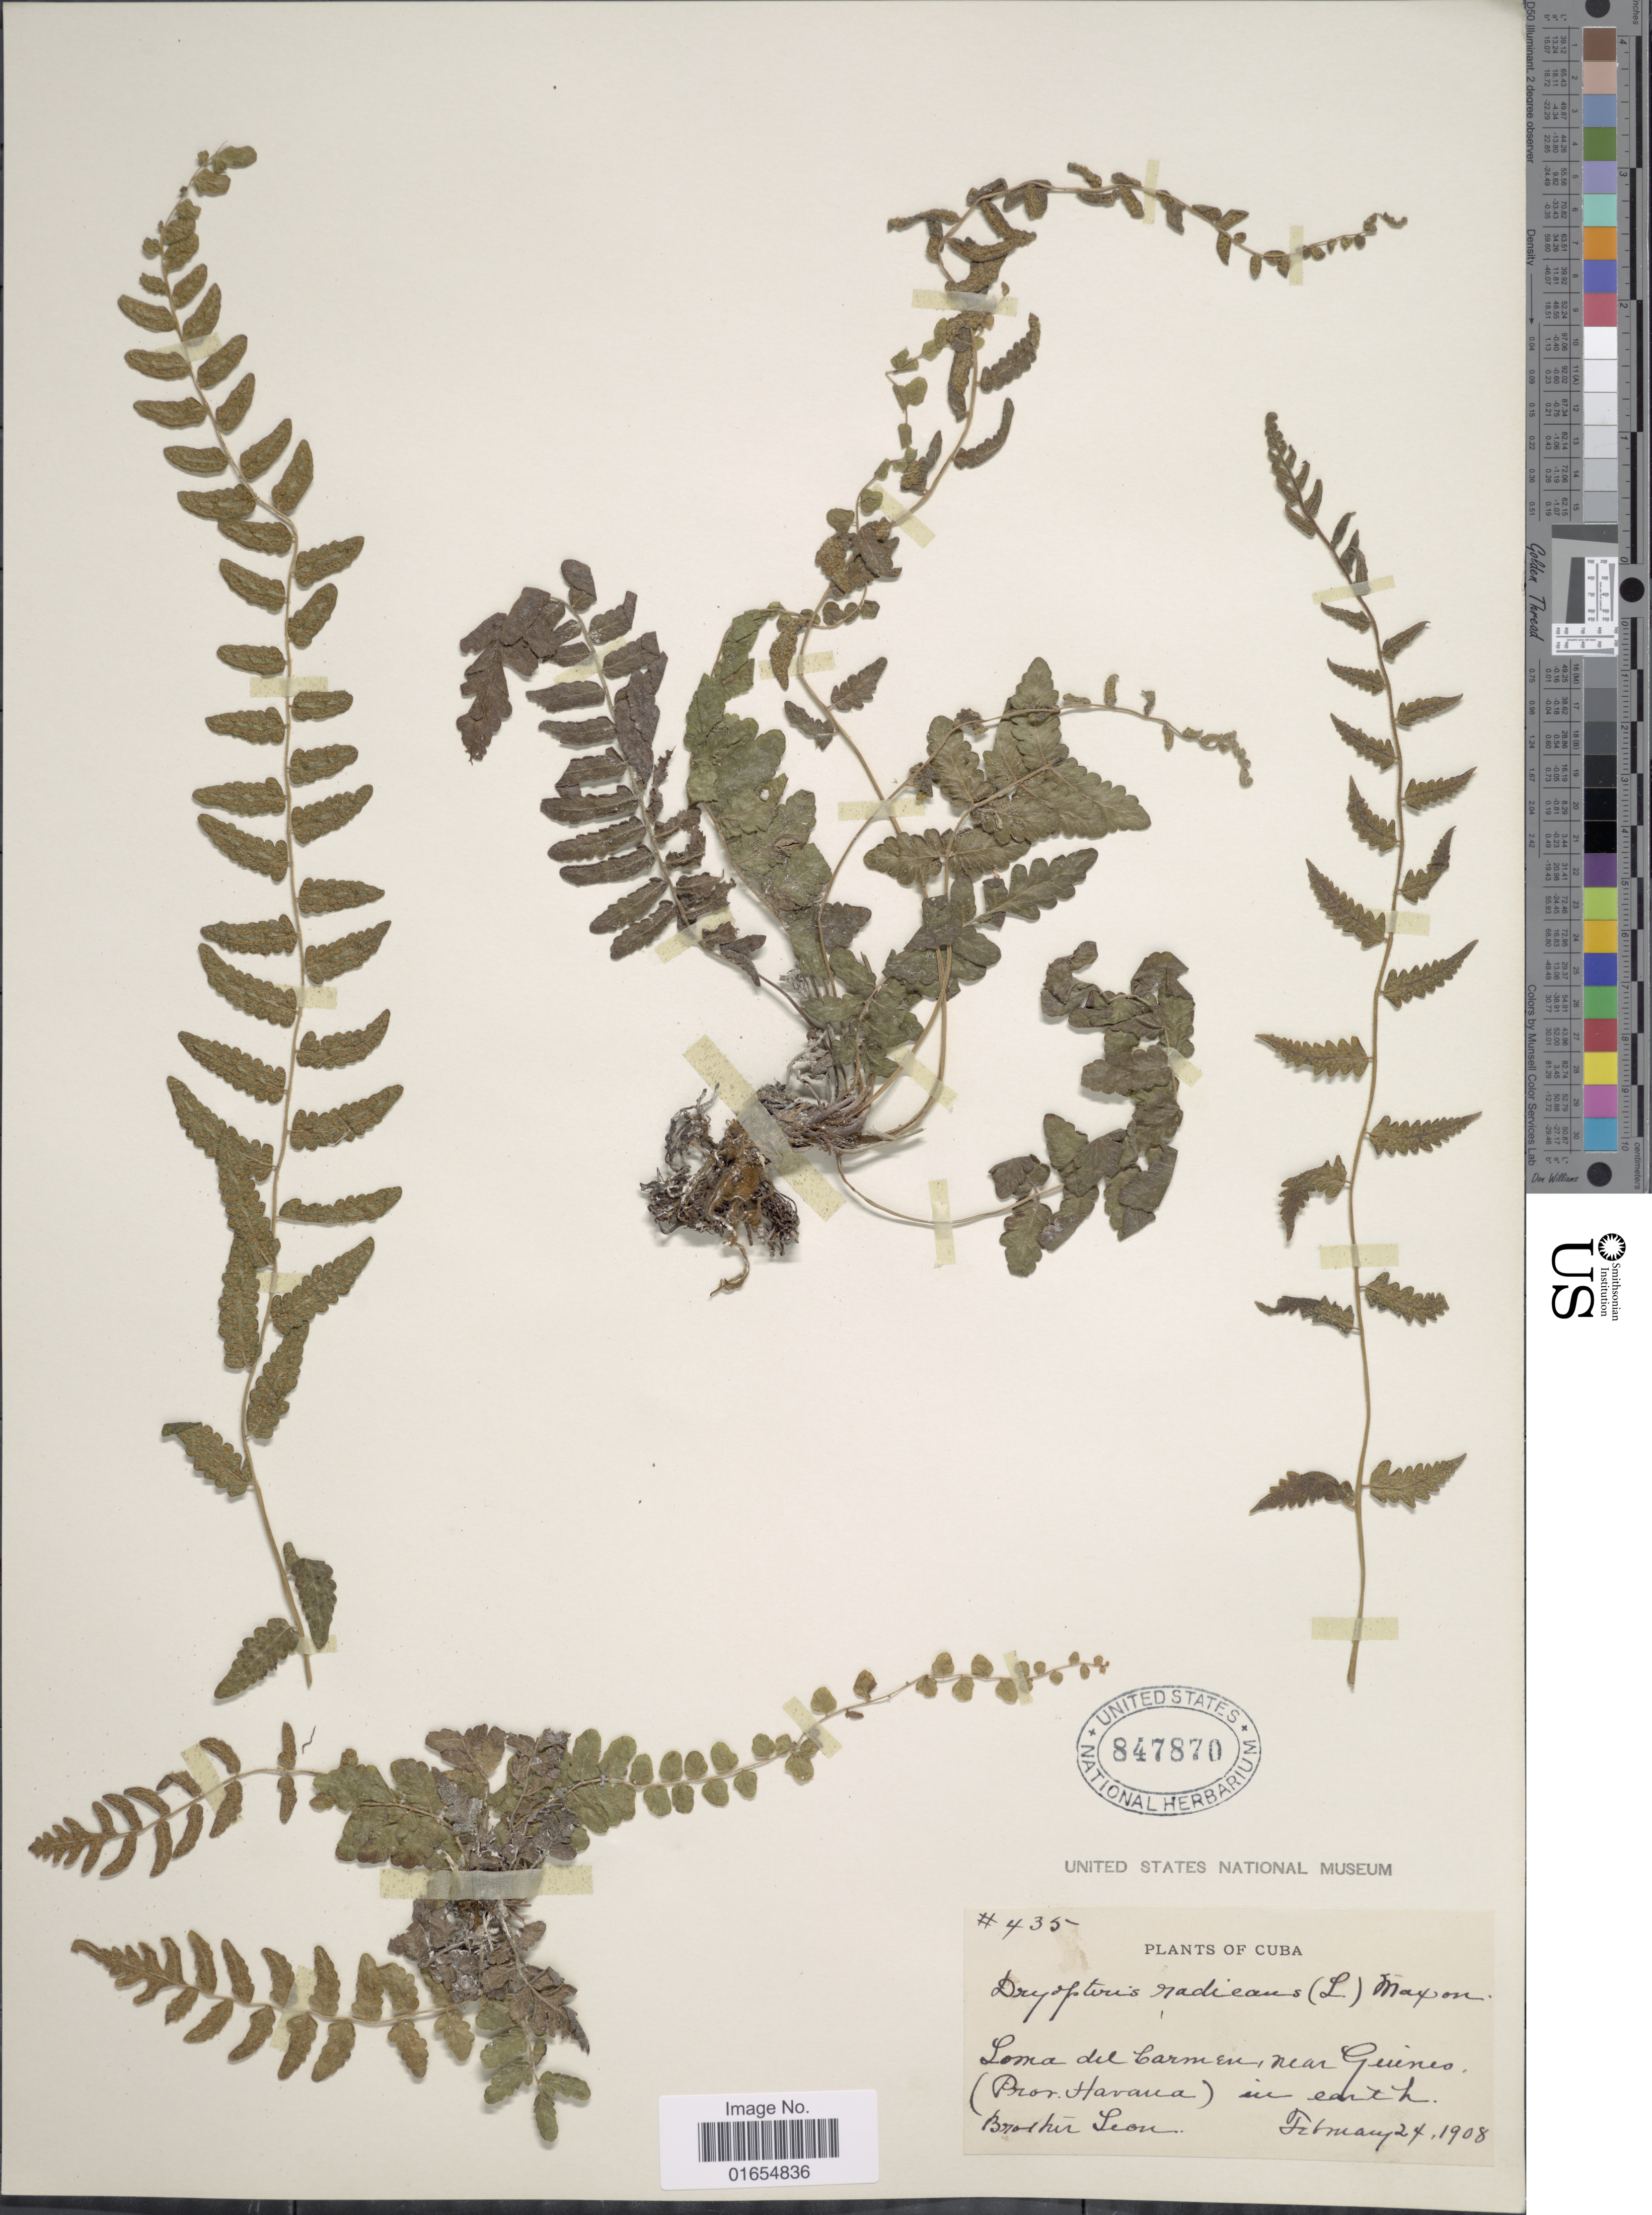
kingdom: Plantae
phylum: Tracheophyta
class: Polypodiopsida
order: Polypodiales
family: Thelypteridaceae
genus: Goniopteris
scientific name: Goniopteris reptans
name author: (J.F. Gmel.) C. Presl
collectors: Bro. León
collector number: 435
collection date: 1908-02-24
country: Cuba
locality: Loma del Carmen, near Guines. (Prov. Havana) in earth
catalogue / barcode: US 847870